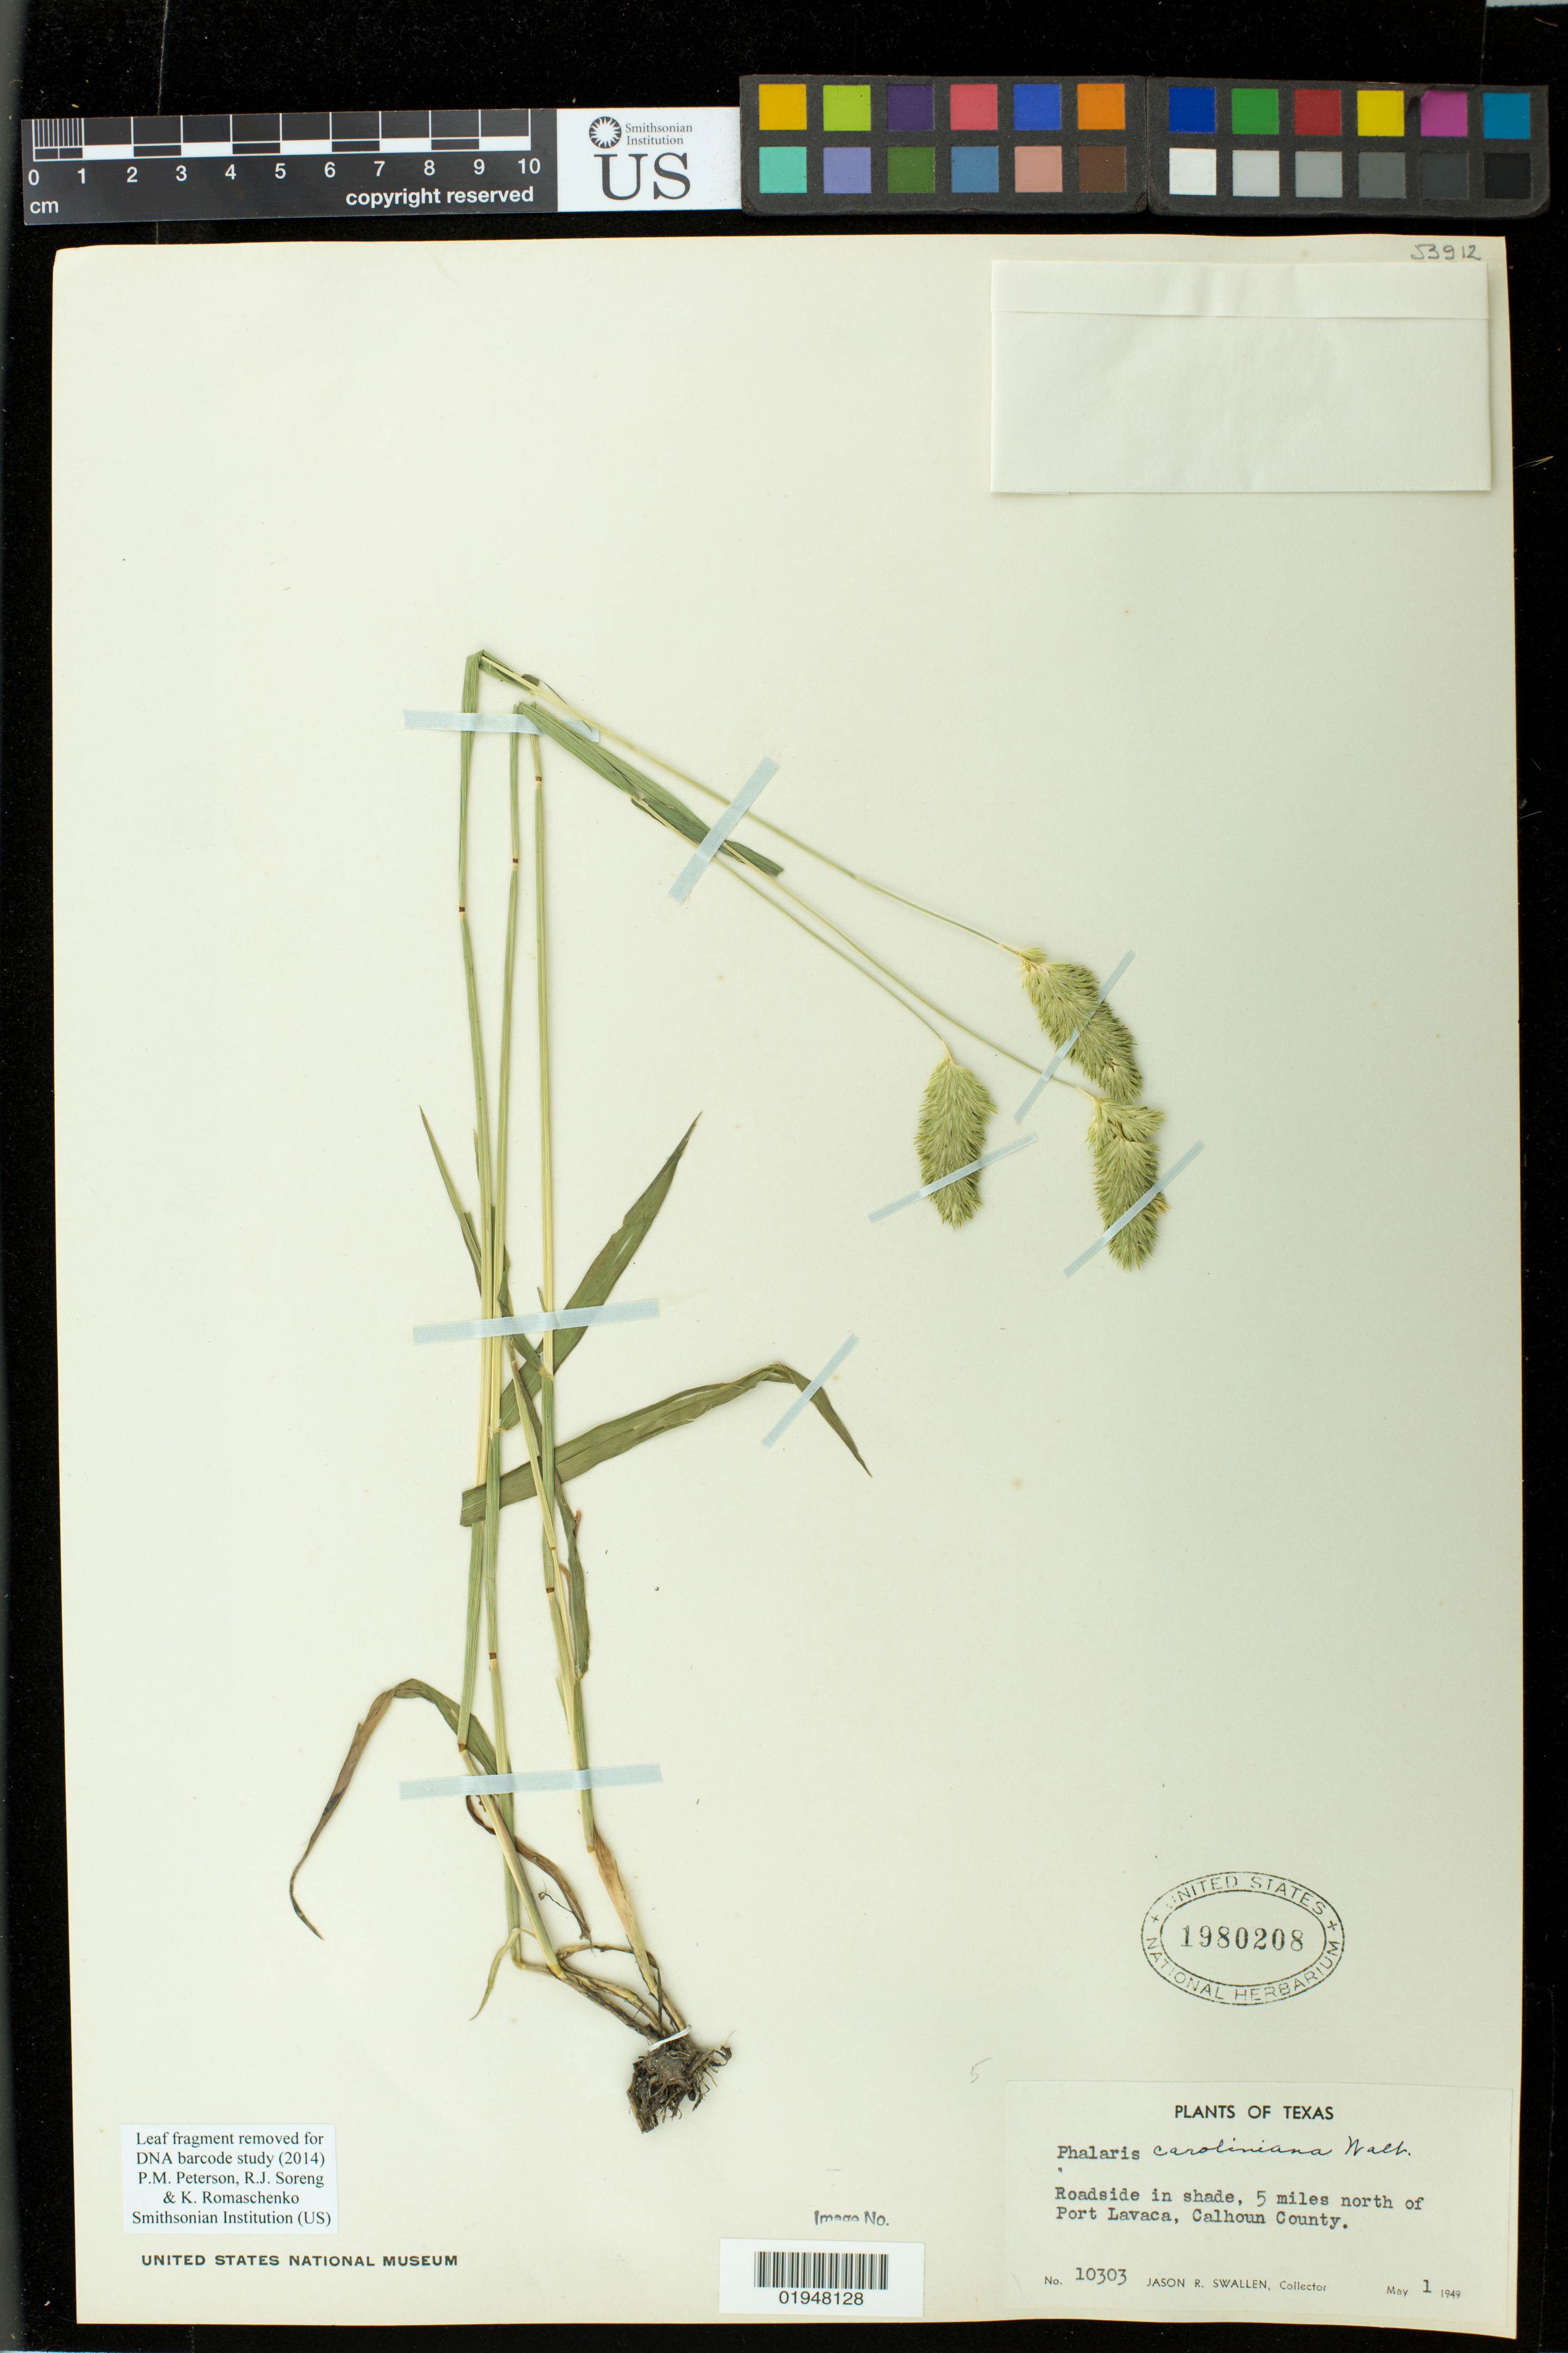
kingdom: Plantae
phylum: Tracheophyta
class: Liliopsida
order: Poales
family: Poaceae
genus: Phalaris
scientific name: Phalaris caroliniana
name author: Walter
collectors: J. R. Swallen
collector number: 10303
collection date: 1949-05-01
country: United States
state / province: Texas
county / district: Calhoun County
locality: Roadside in shade, 5 miles north of Port Lavaca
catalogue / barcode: US 1980208